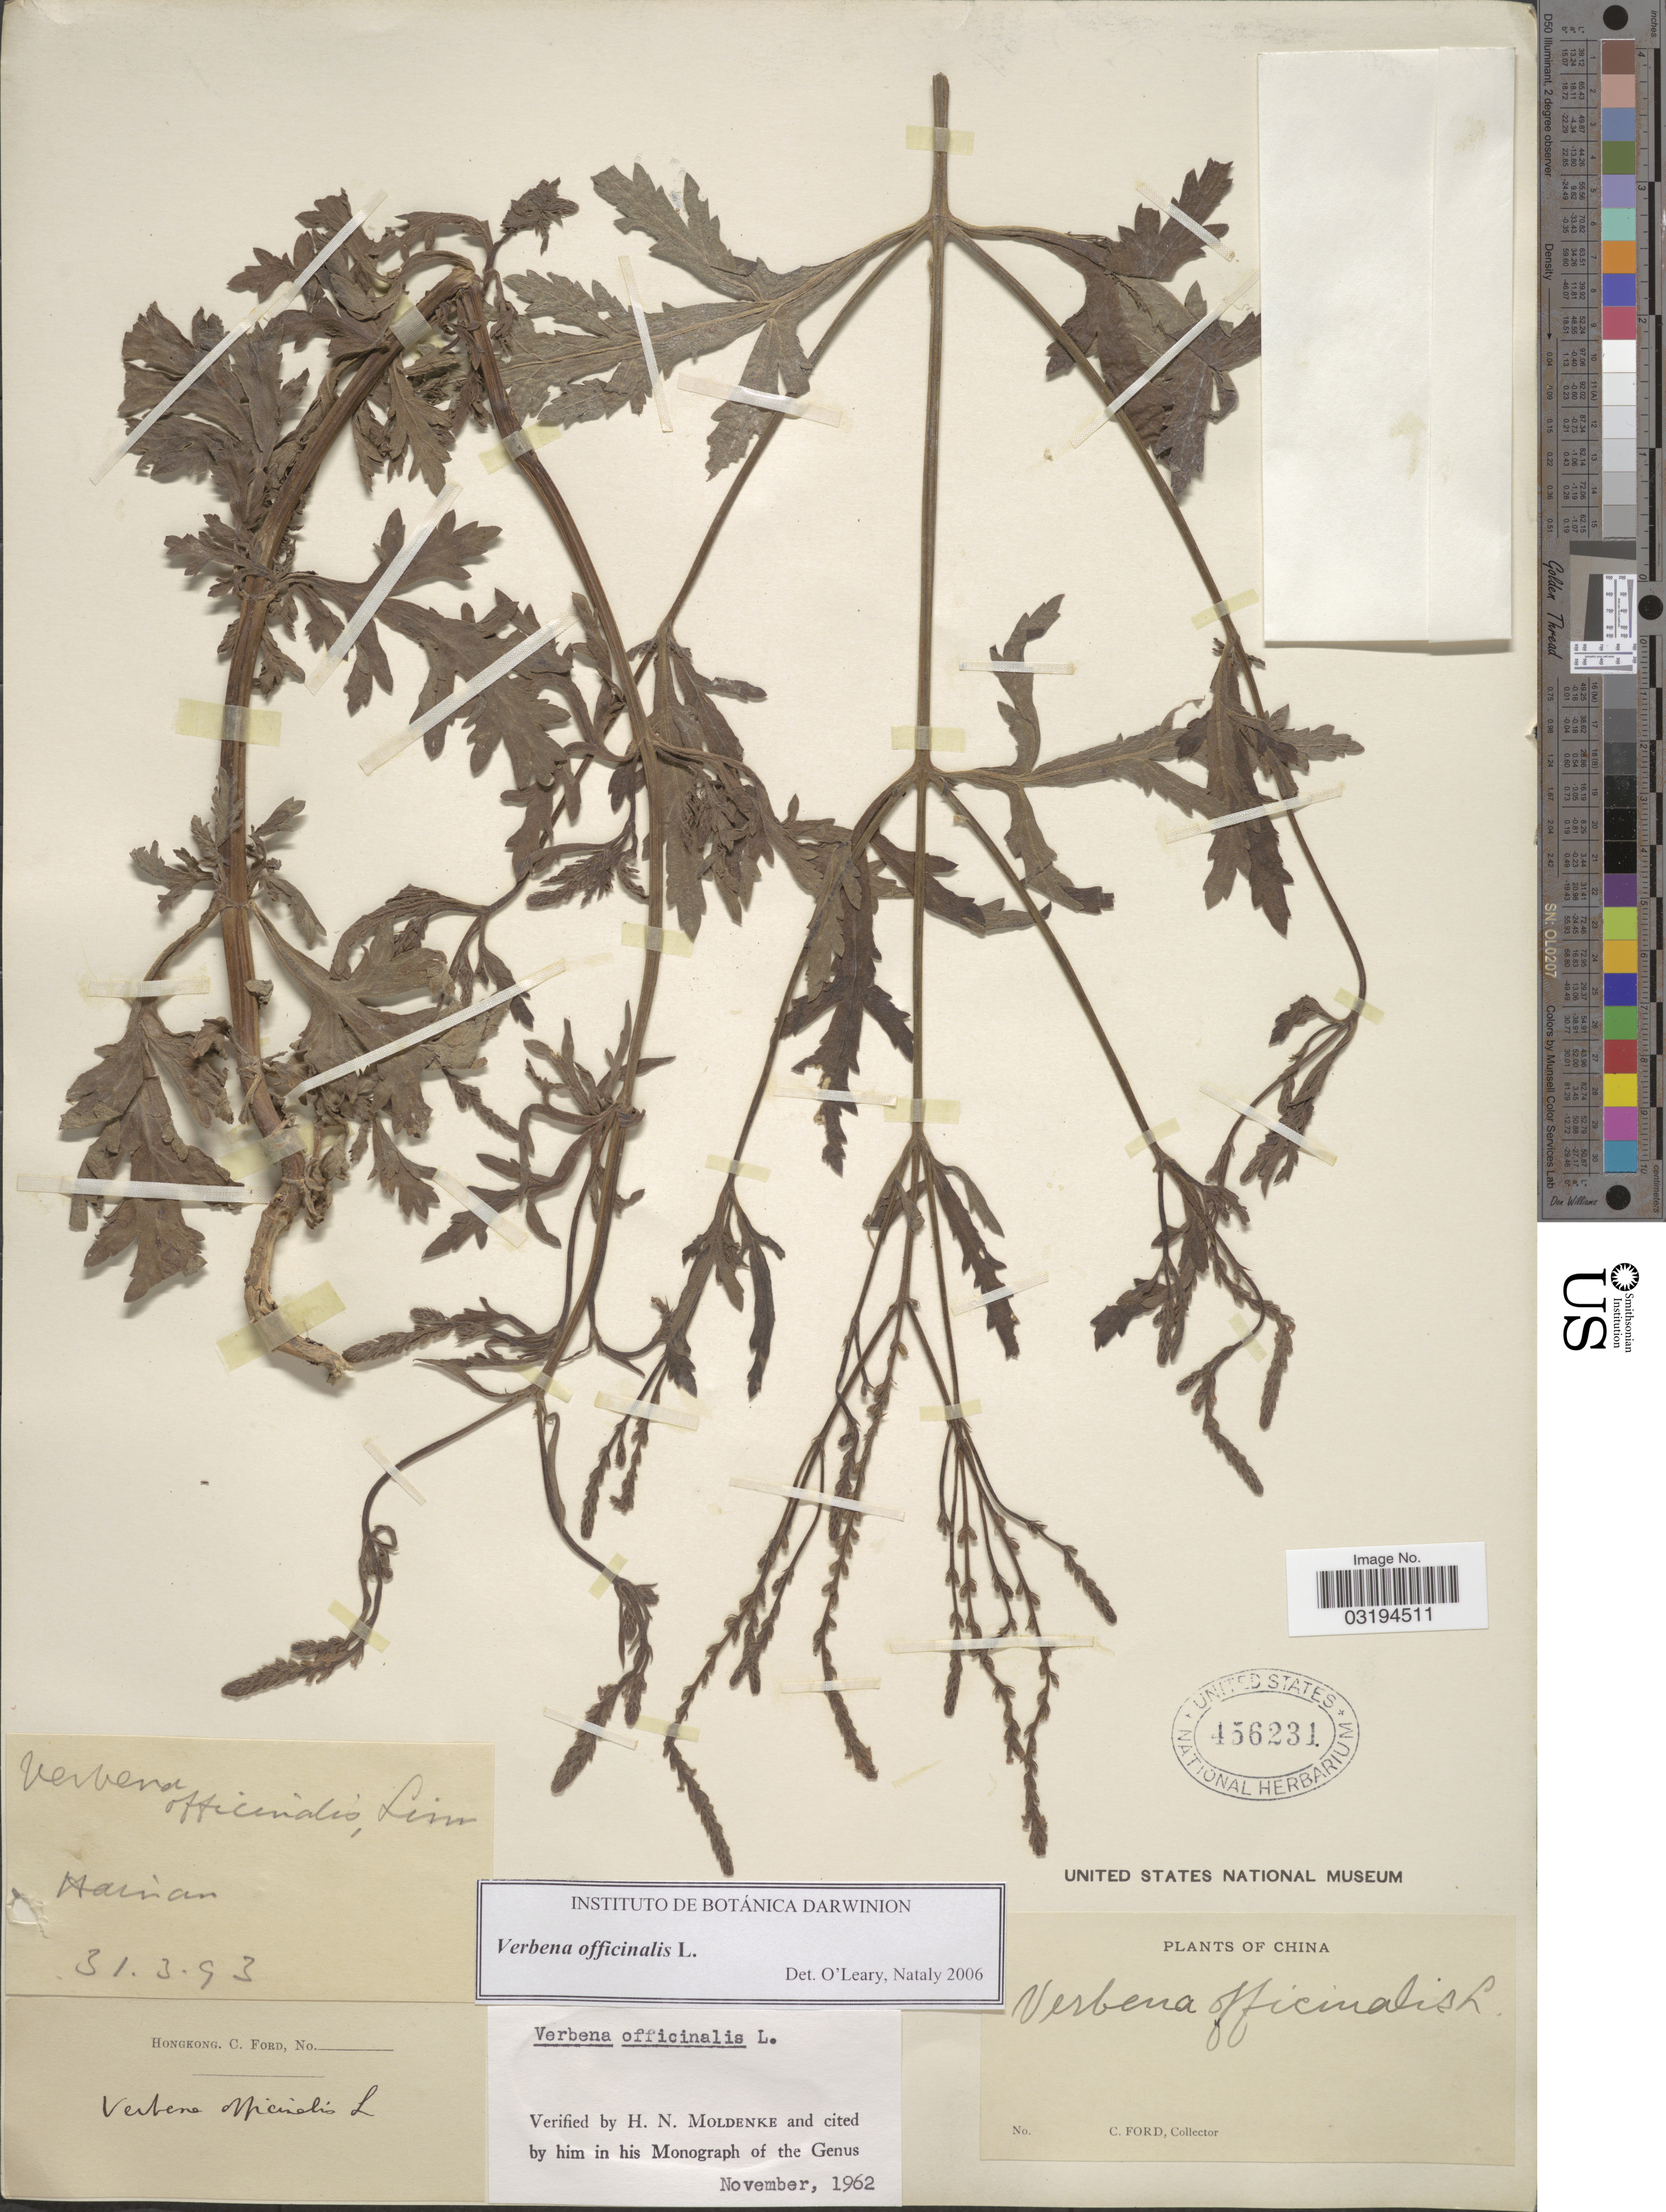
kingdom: Plantae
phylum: Tracheophyta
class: Magnoliopsida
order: Lamiales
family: Verbenaceae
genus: Verbena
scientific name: Verbena officinalis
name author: L.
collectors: C. Ford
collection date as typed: Transcribed d/m/y: 31/3/93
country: China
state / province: Hainan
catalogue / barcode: US 456231